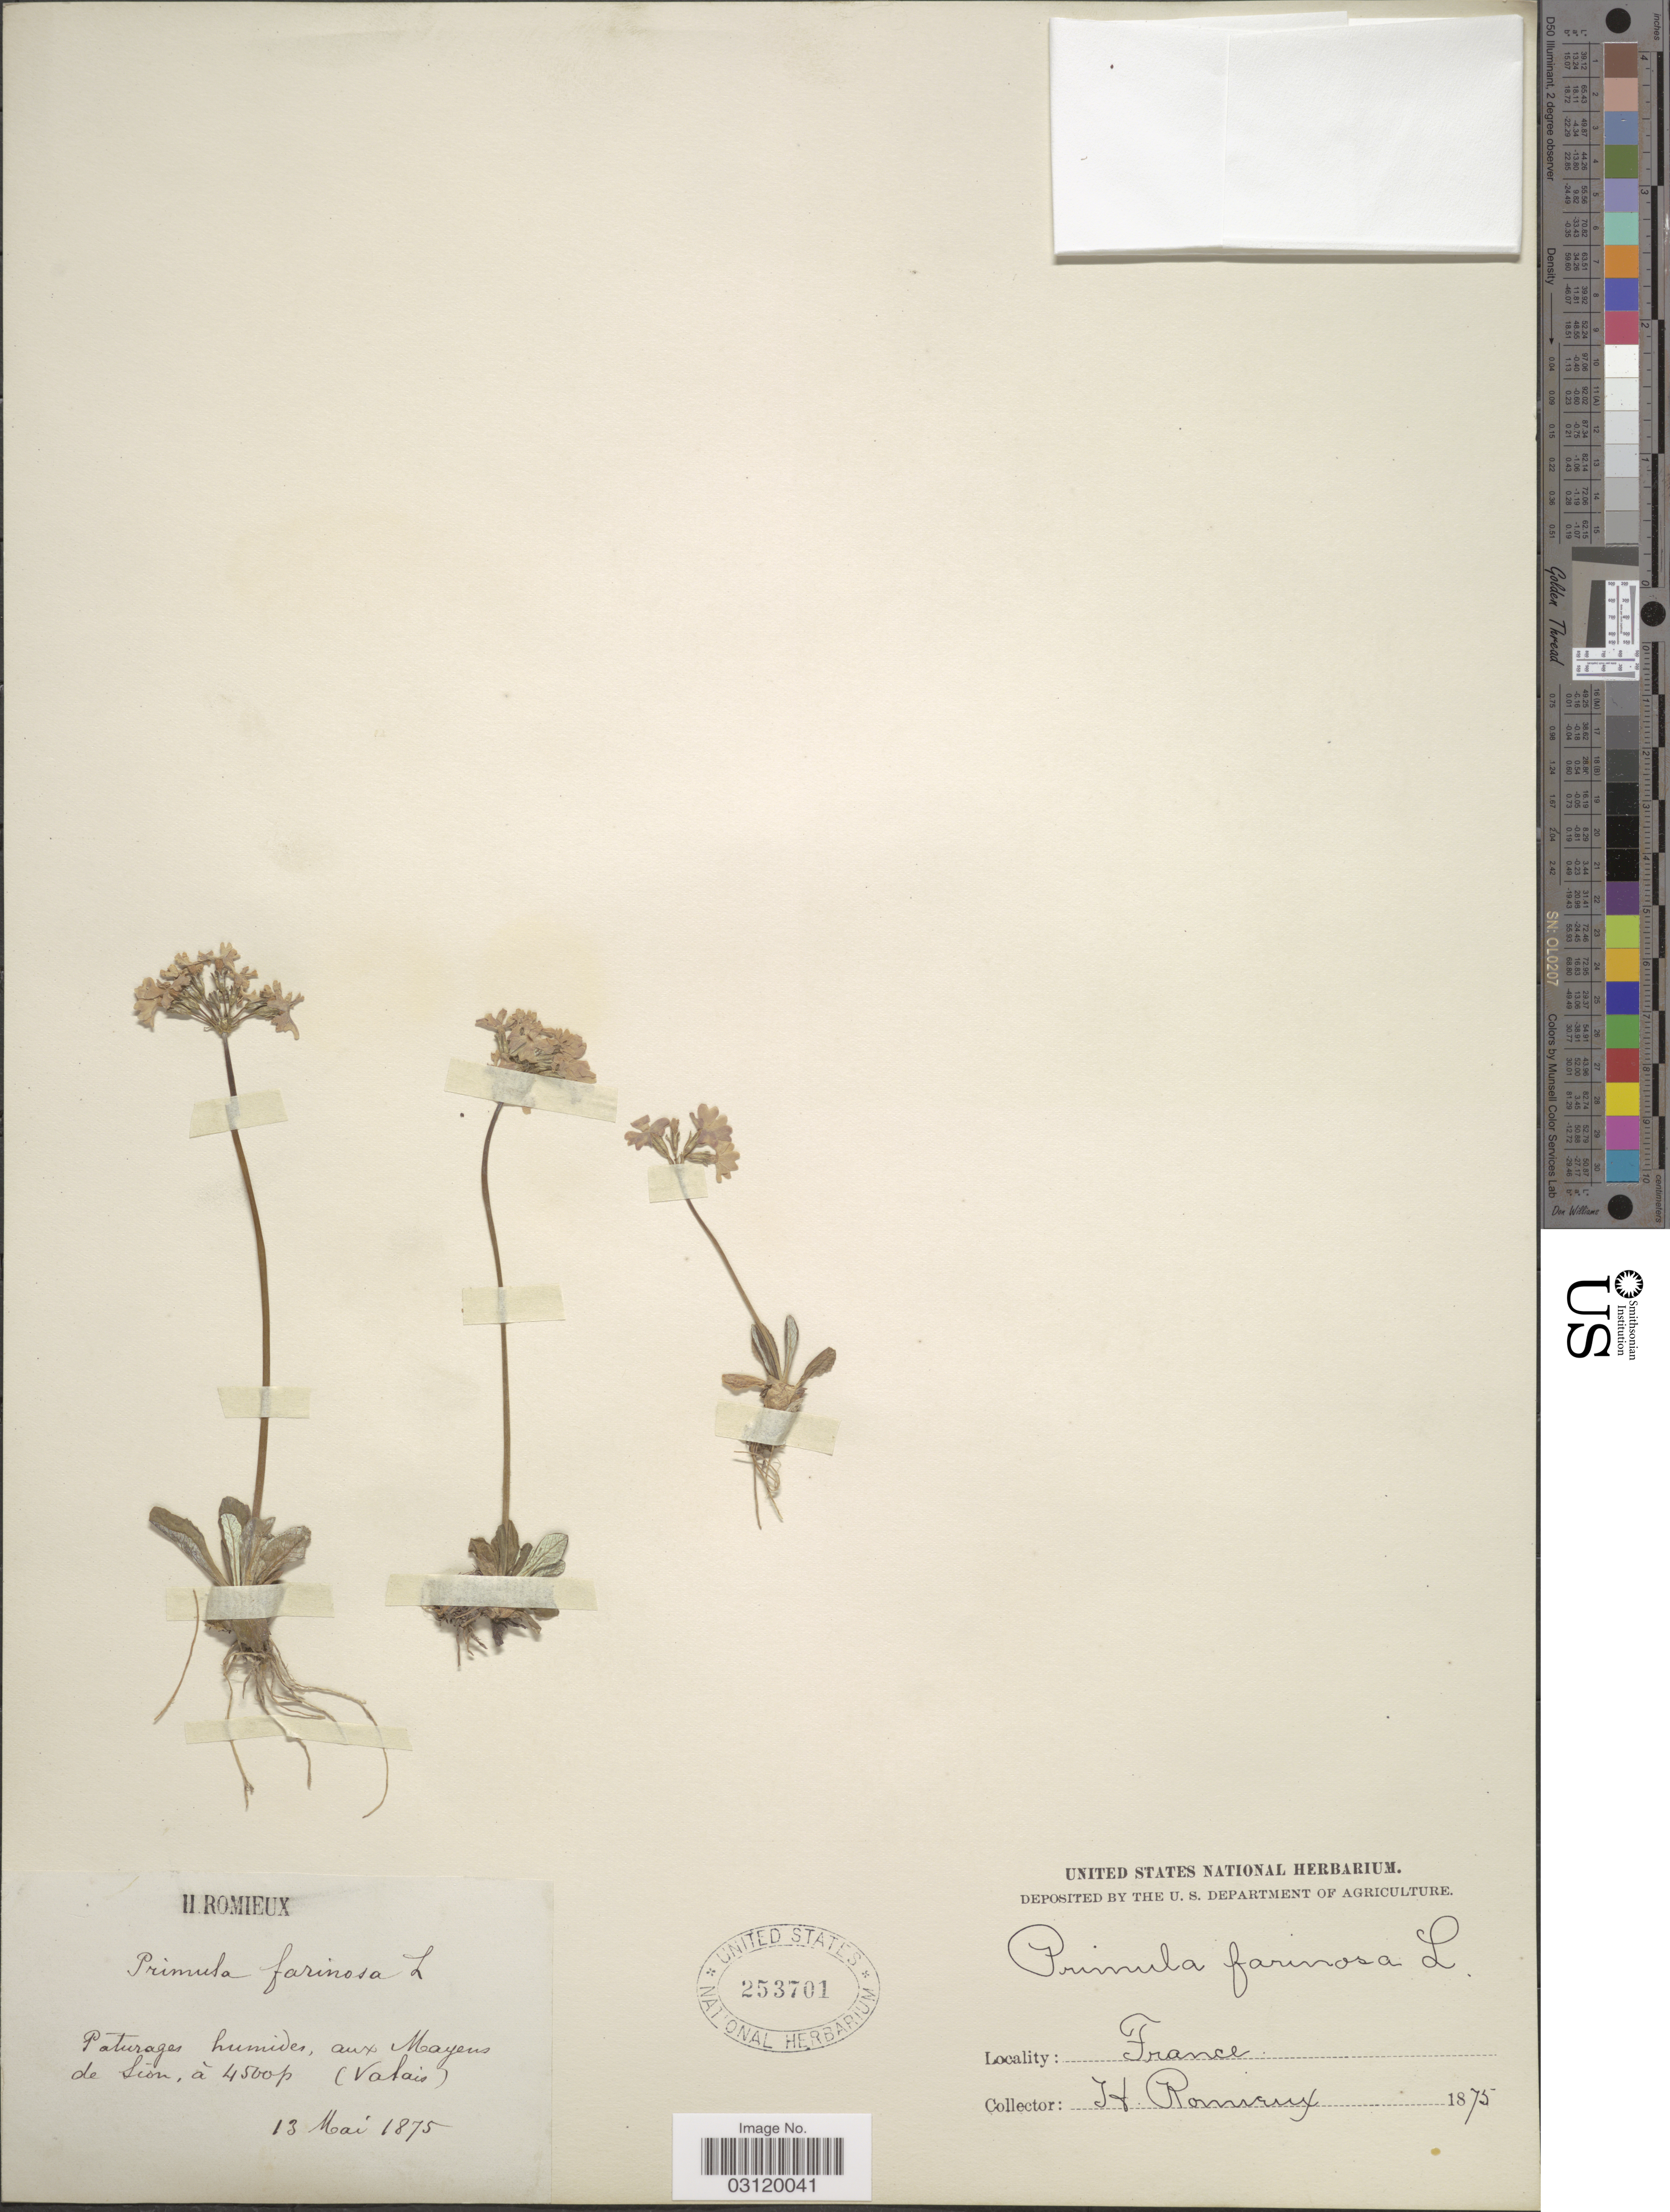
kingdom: Plantae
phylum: Tracheophyta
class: Magnoliopsida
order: Ericales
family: Primulaceae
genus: Primula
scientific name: Primula farinosa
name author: L.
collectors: Romieux, H.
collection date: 1875-05-13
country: Switzerland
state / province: Valais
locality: Paturages humides, aux Mayens de Síon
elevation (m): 1372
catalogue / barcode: US 253701